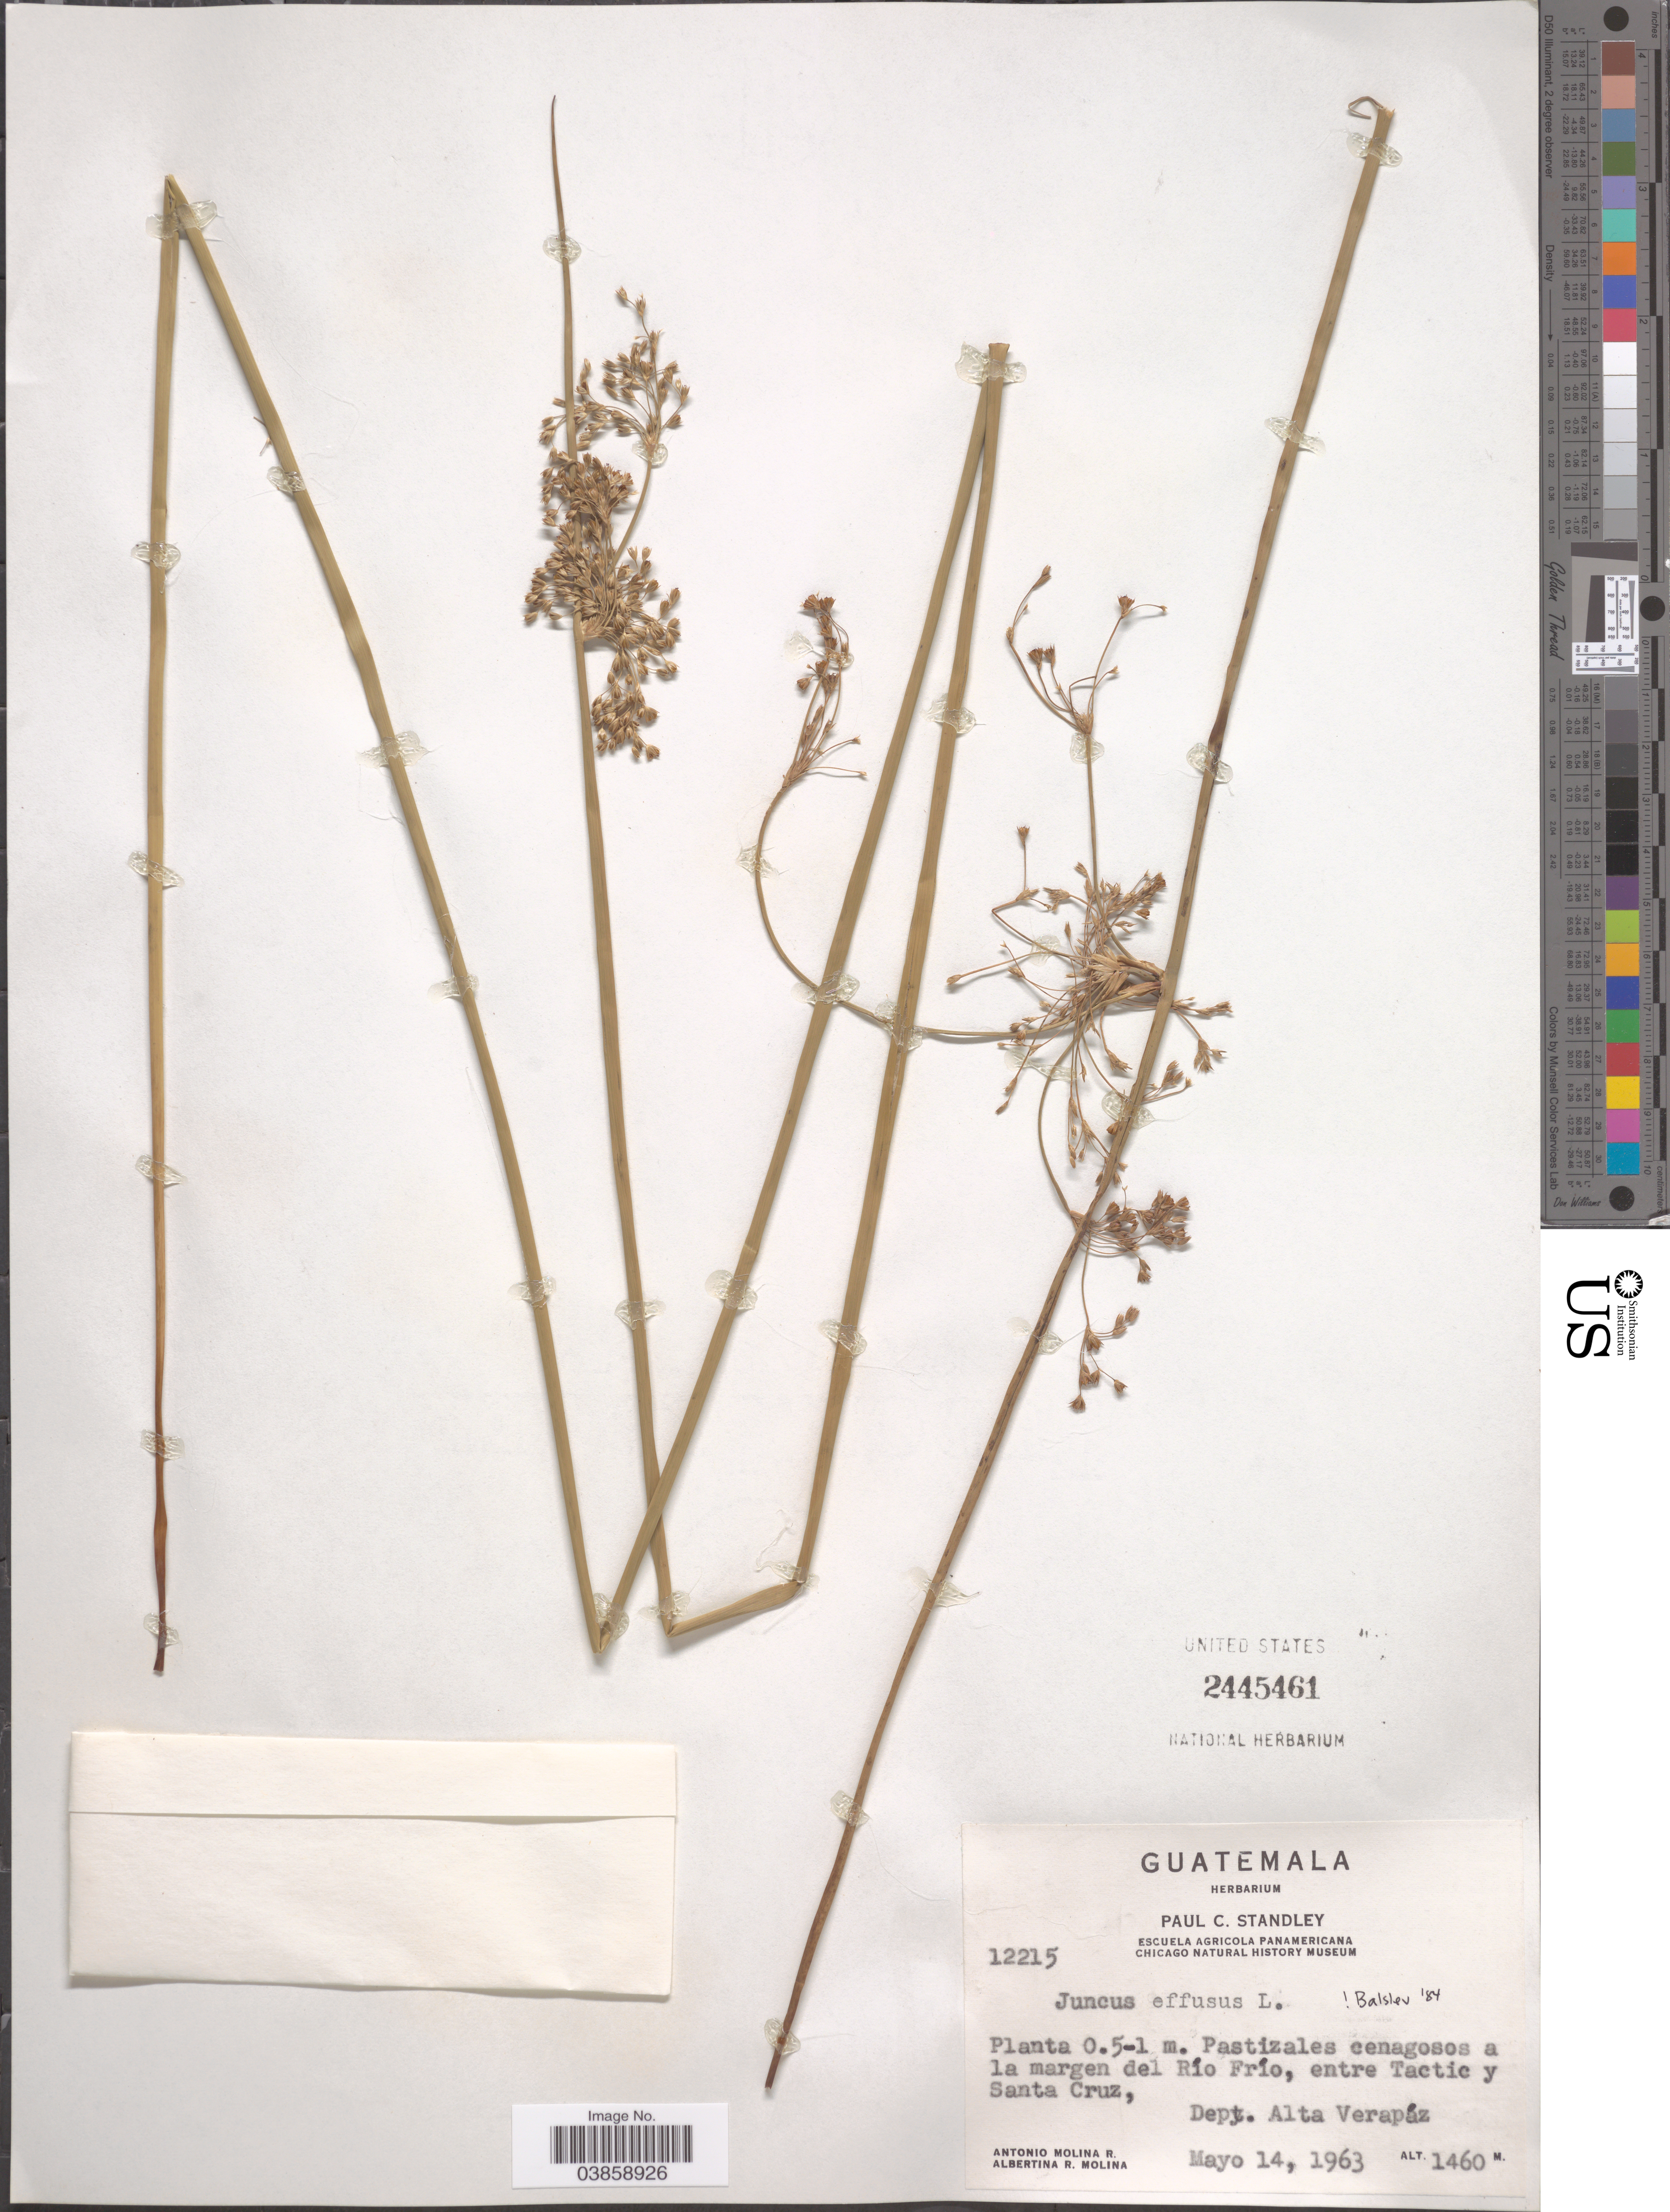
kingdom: Plantae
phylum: Tracheophyta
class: Liliopsida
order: Poales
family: Juncaceae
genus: Juncus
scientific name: Juncus effusus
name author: L.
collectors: A. Molina R. & A. R. Molina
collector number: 12215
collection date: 1963-05-14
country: Guatemala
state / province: Alta Verapaz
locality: Pastizales cenagosos a la margen del Río Frío, entre Tactic y Santa Cruz, Dept. Alta Verapáz.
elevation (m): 1460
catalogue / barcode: US 2445461